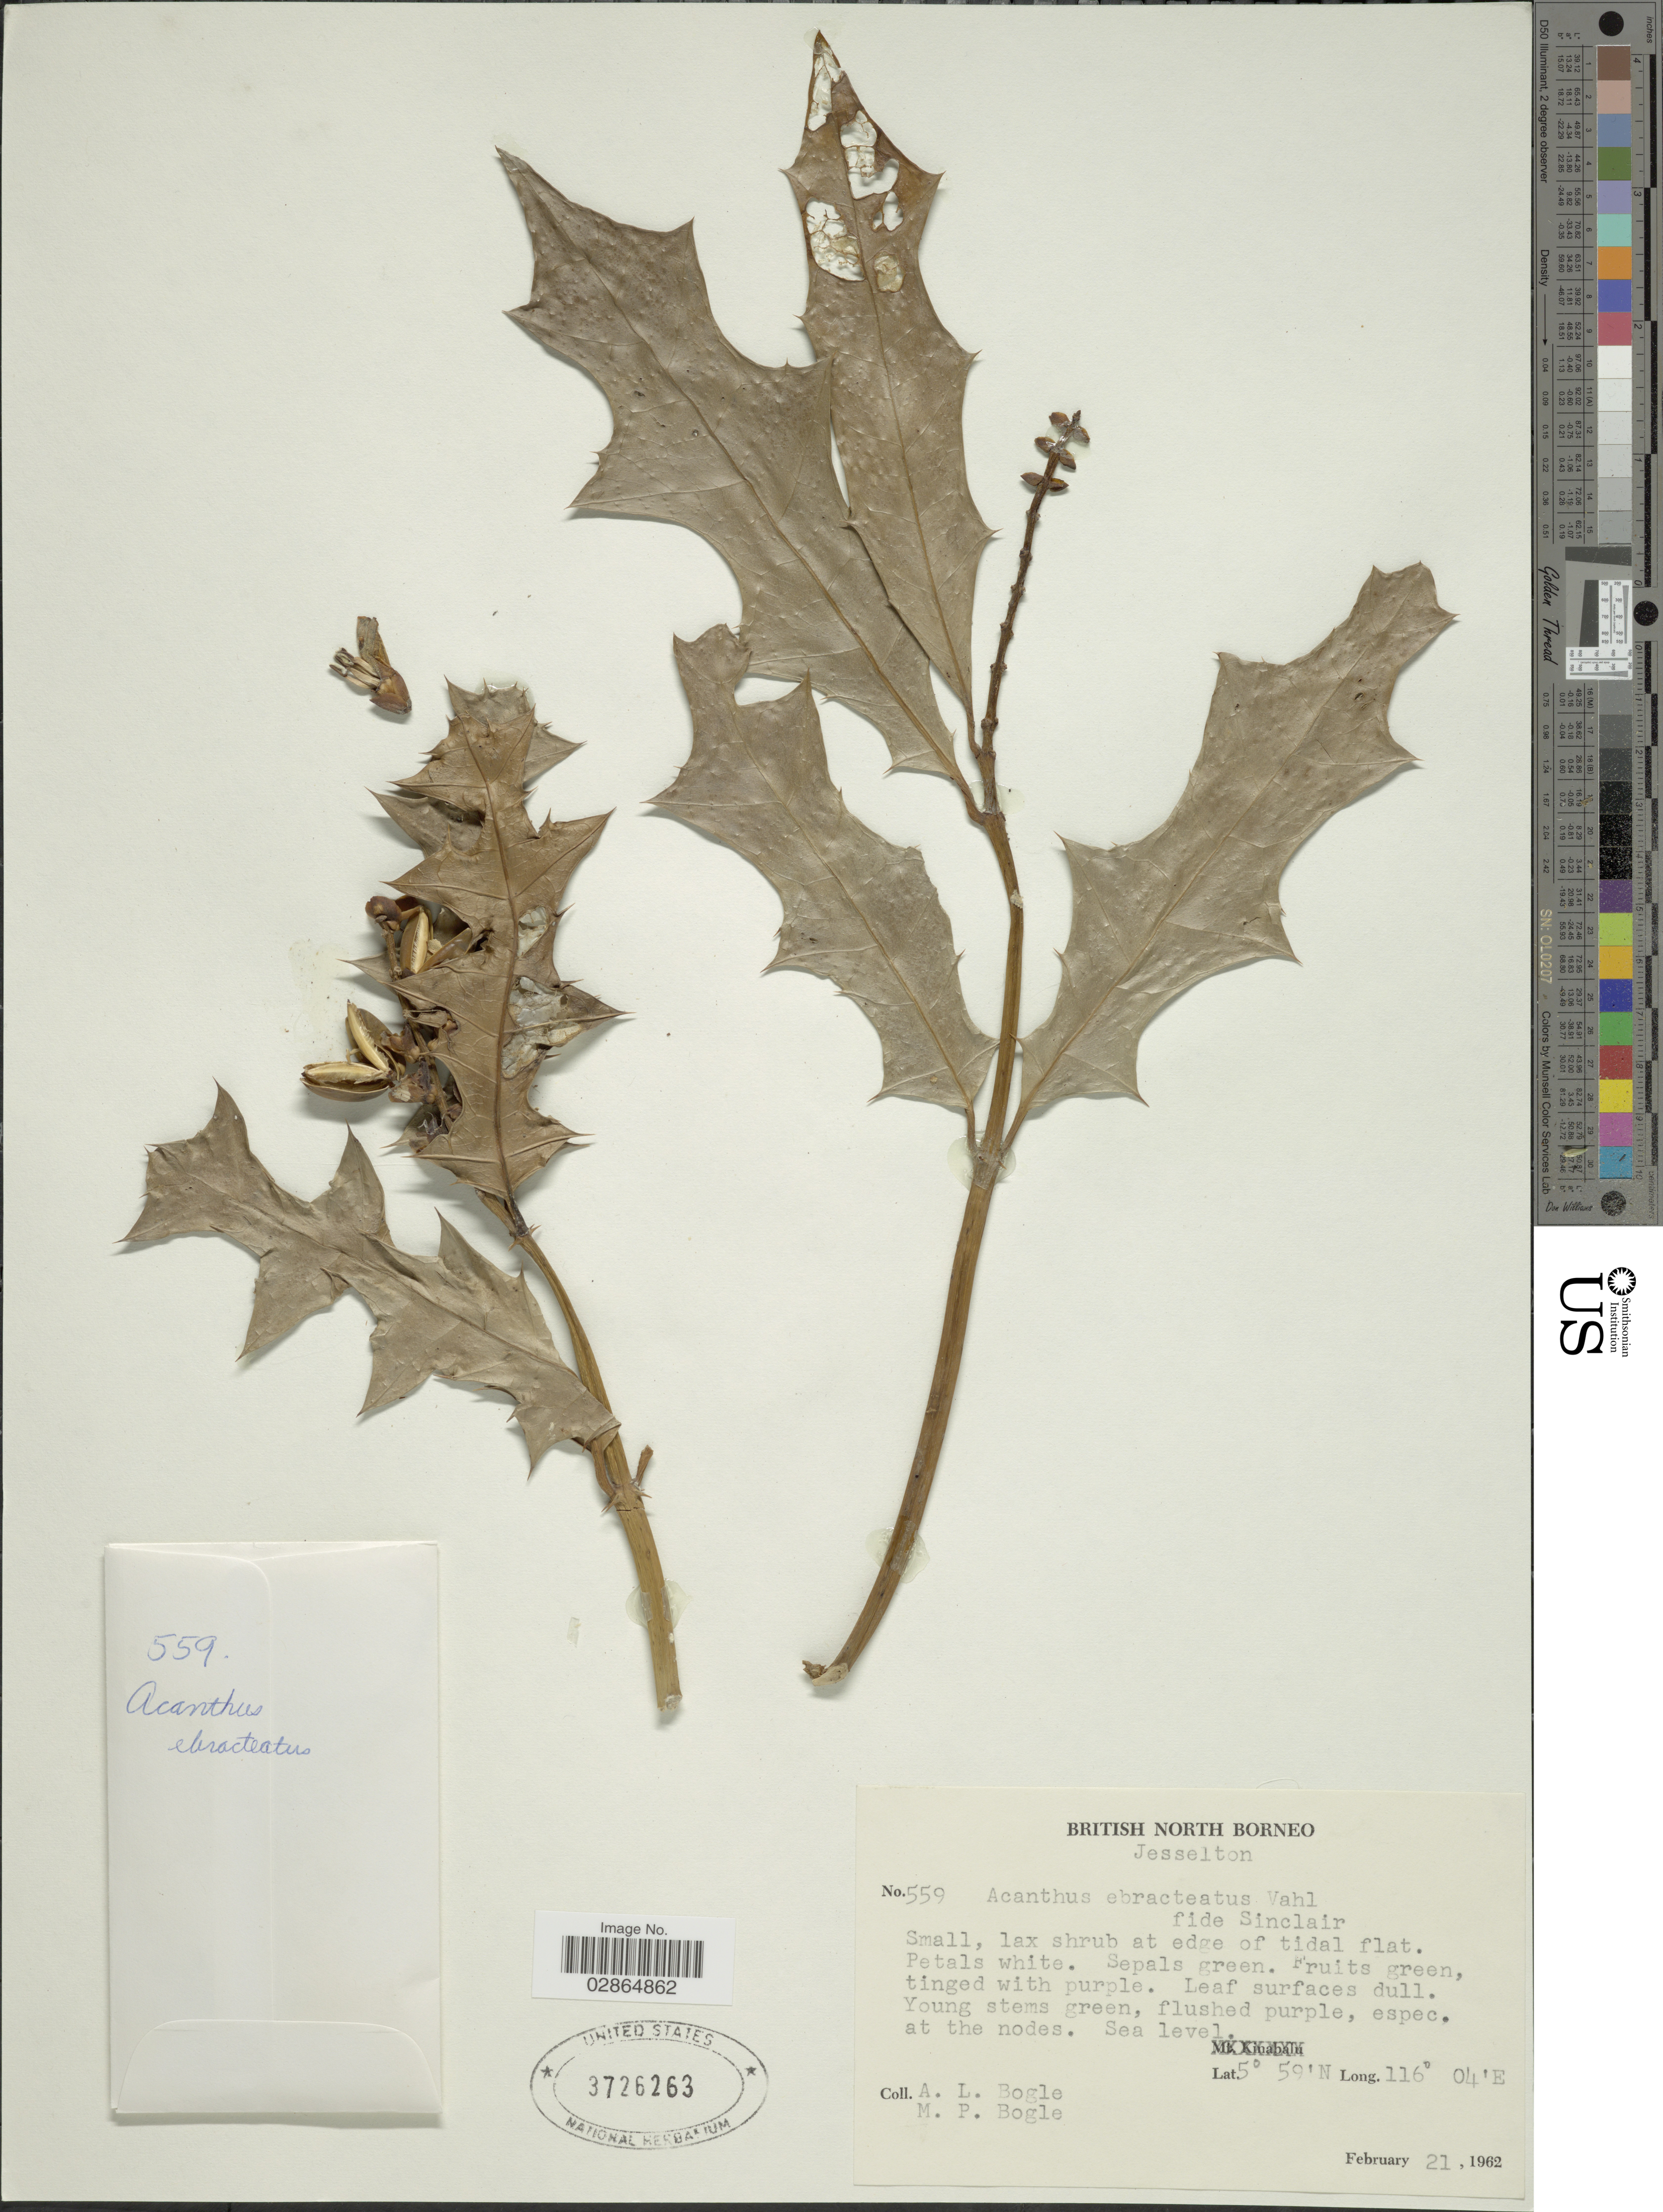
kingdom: Plantae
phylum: Tracheophyta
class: Magnoliopsida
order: Lamiales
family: Acanthaceae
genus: Acanthus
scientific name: Acanthus ebracteatus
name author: Vahl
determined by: Wagner, W. L., (BOT), Smithsonian Institution - National Museum of Natural History (UNITED STATES)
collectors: Bogle, A.L. & M. Bogle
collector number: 559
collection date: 1962-02-21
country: Malaysia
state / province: Sabah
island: Borneo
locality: British North Borneo, Jesselton.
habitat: Edge of tidal flat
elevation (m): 0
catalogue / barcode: US 3726263